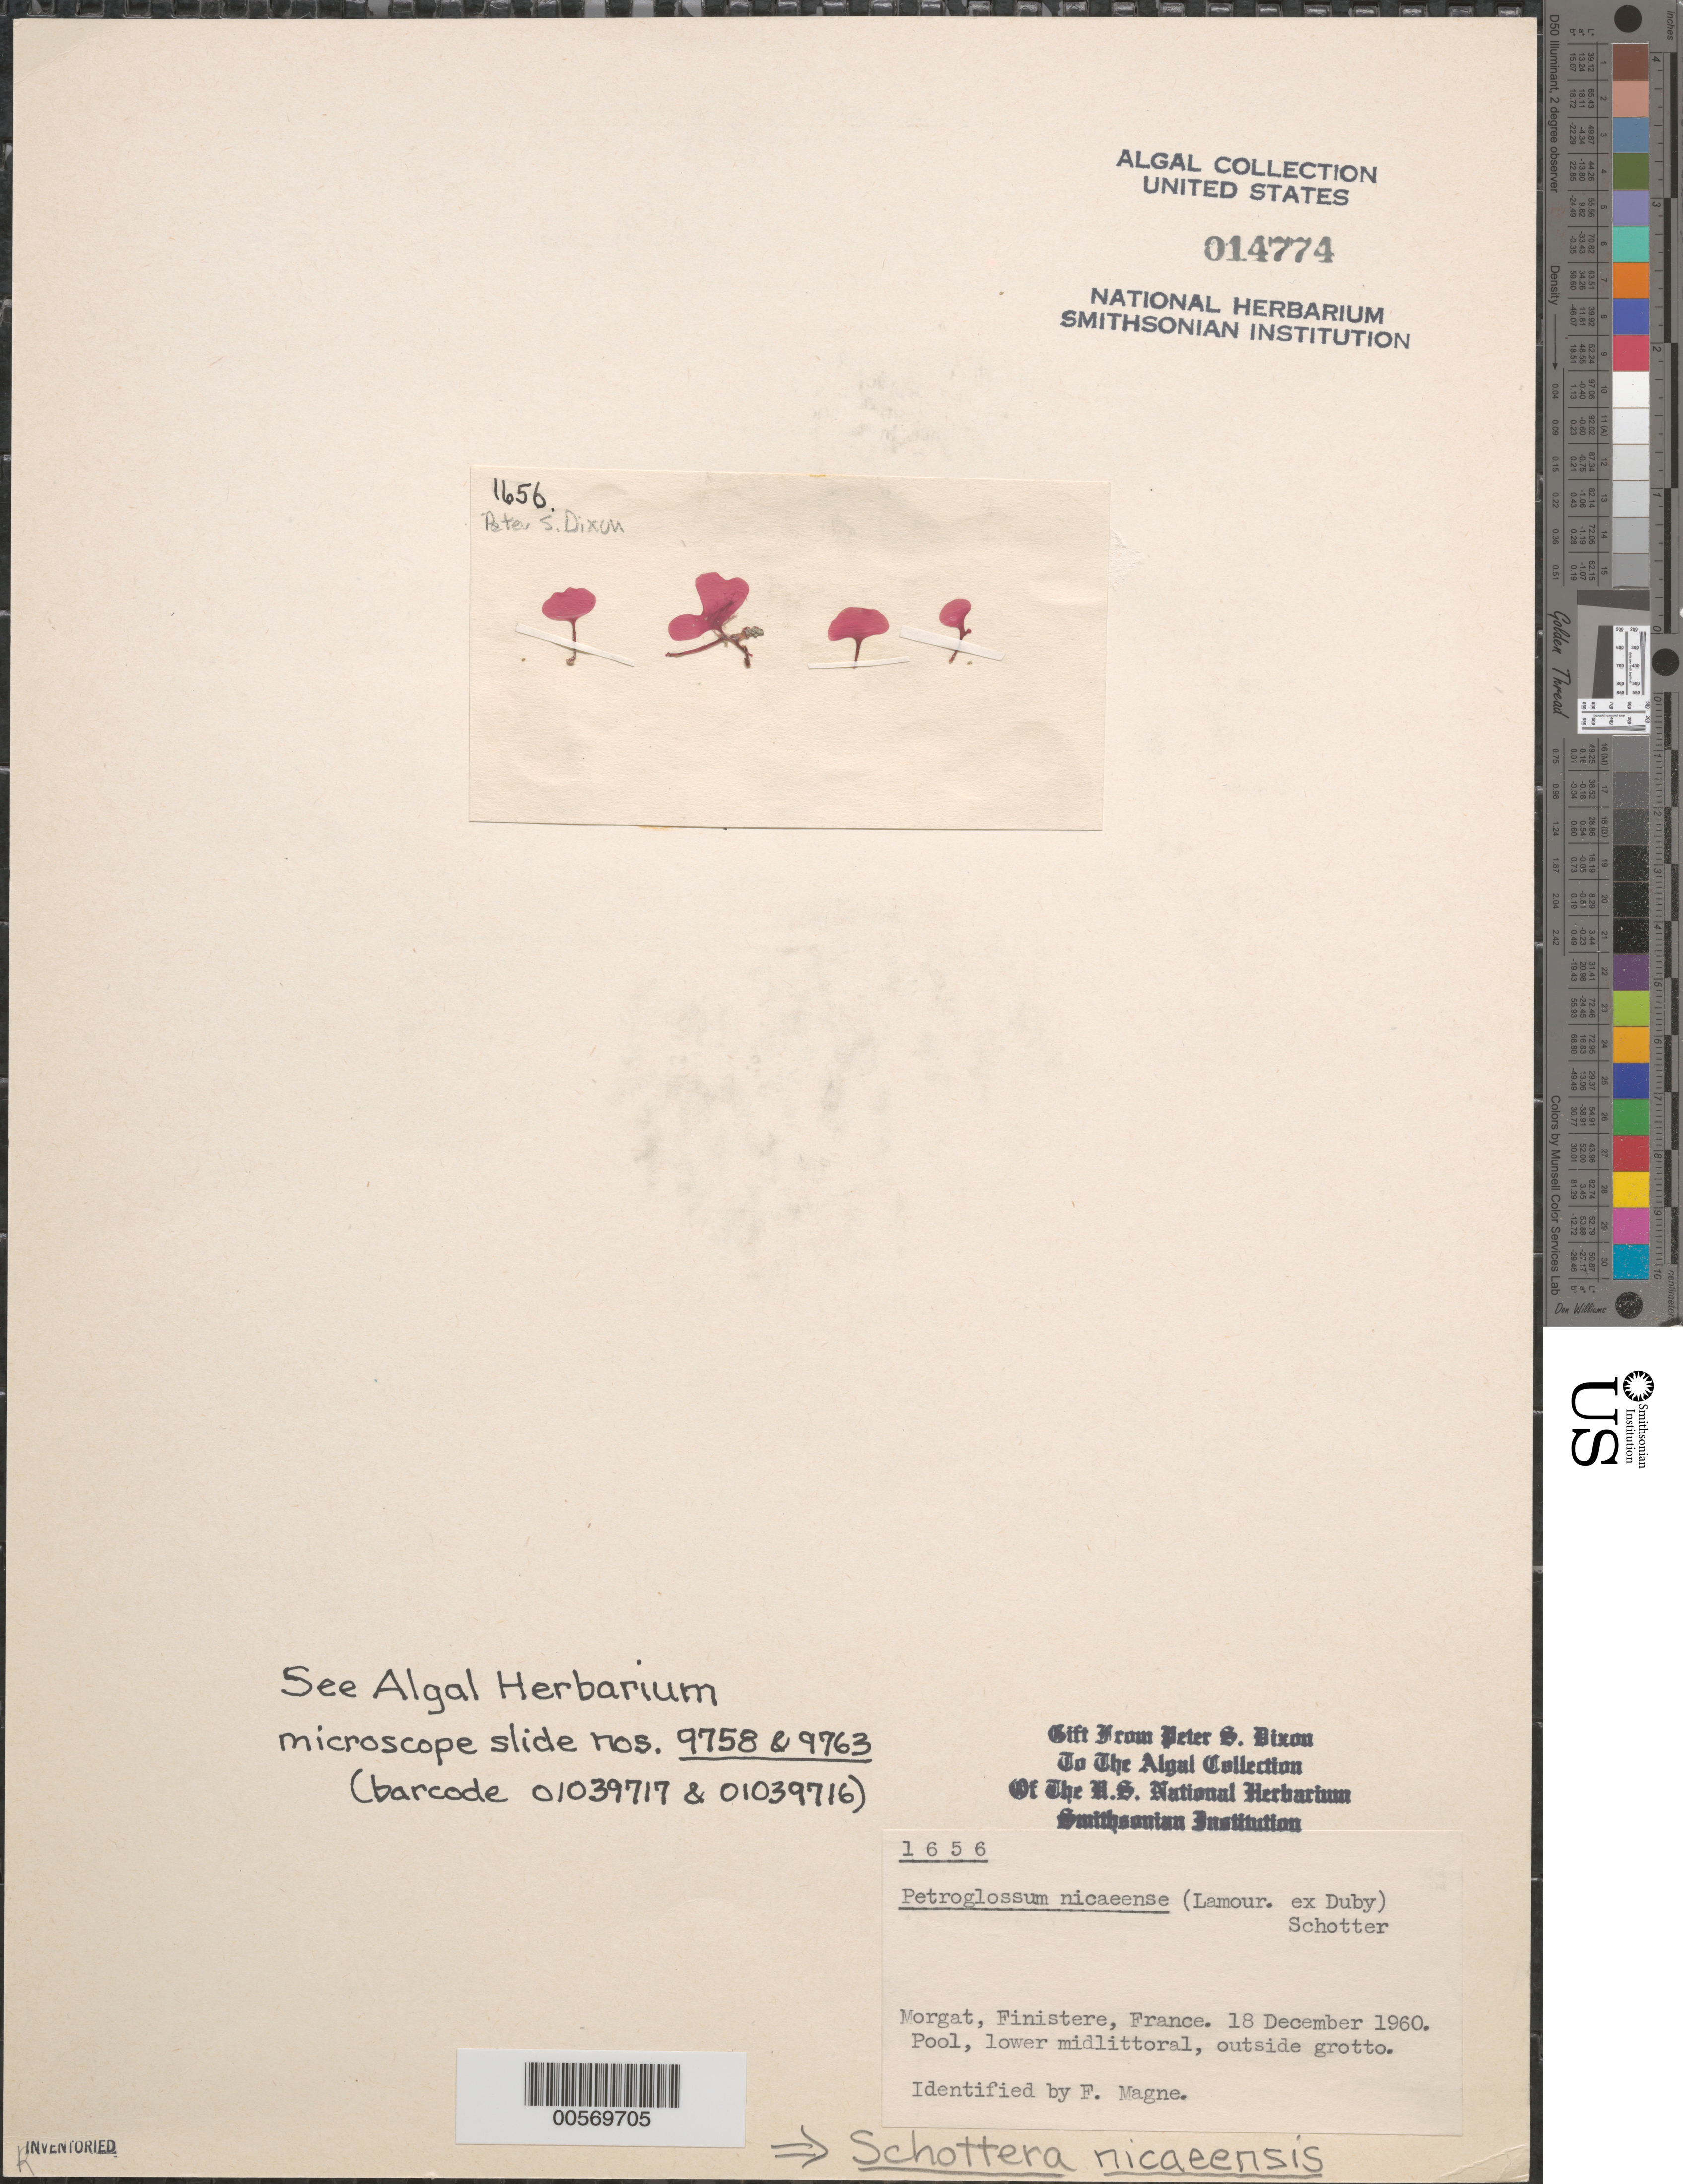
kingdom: Plantae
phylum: Rhodophyta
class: Florideophyceae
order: Gigartinales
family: Phyllophoraceae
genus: Schottera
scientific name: Schottera nicaeensis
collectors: P. S. Dixon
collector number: PSD 1656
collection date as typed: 18 Dec 1960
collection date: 1960-12-18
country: France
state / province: Bretagne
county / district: Finistère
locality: Morgat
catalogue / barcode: US 14774